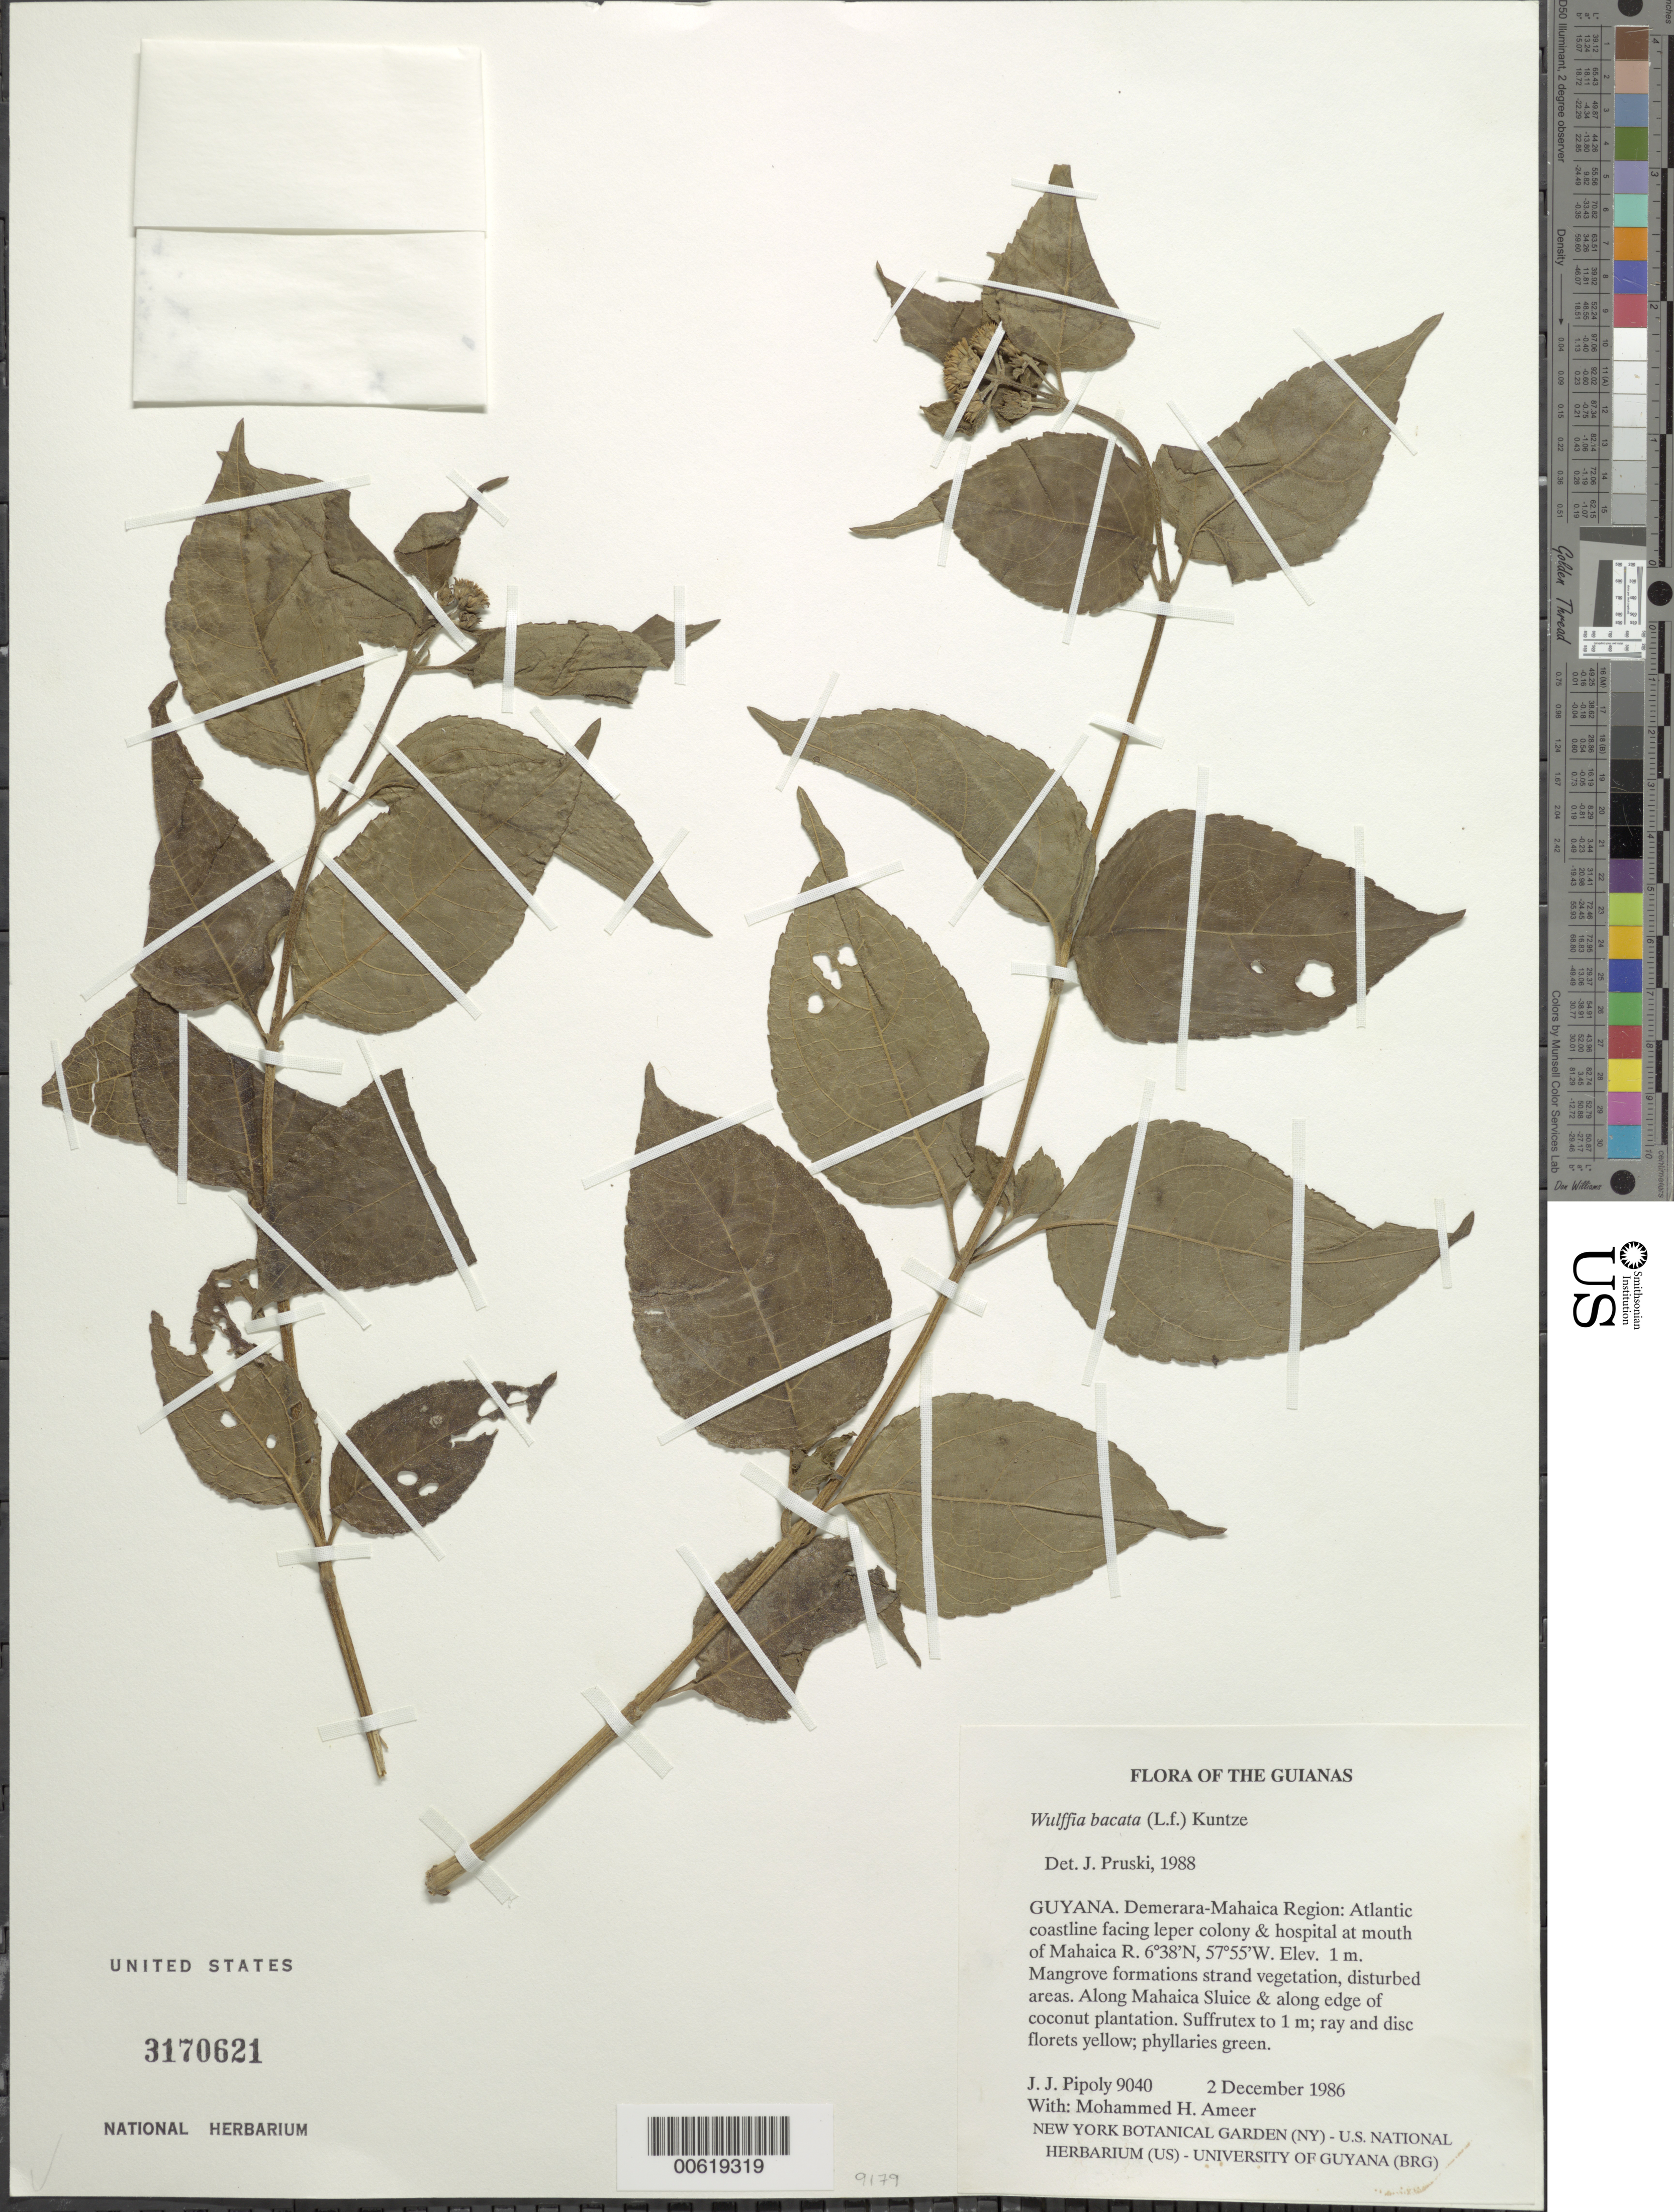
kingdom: Plantae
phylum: Tracheophyta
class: Magnoliopsida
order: Asterales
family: Asteraceae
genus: Wulffia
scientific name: Wulffia baccata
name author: (L. f.) Kuntze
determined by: Pruski, J. F.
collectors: J. J. Pipoly & M. Ameer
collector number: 9040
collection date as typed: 2 December 1986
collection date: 1986-12-02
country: Guyana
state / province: Demerara-Mahaica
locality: Atlantic coastline facing leper colony & hospital at mouth of Mahaica R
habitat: Mangrove formations strand vegetation, disturbed areas. Along Mahaica Sluice & along edge of coconut plantation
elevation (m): -6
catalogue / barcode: US 3170621